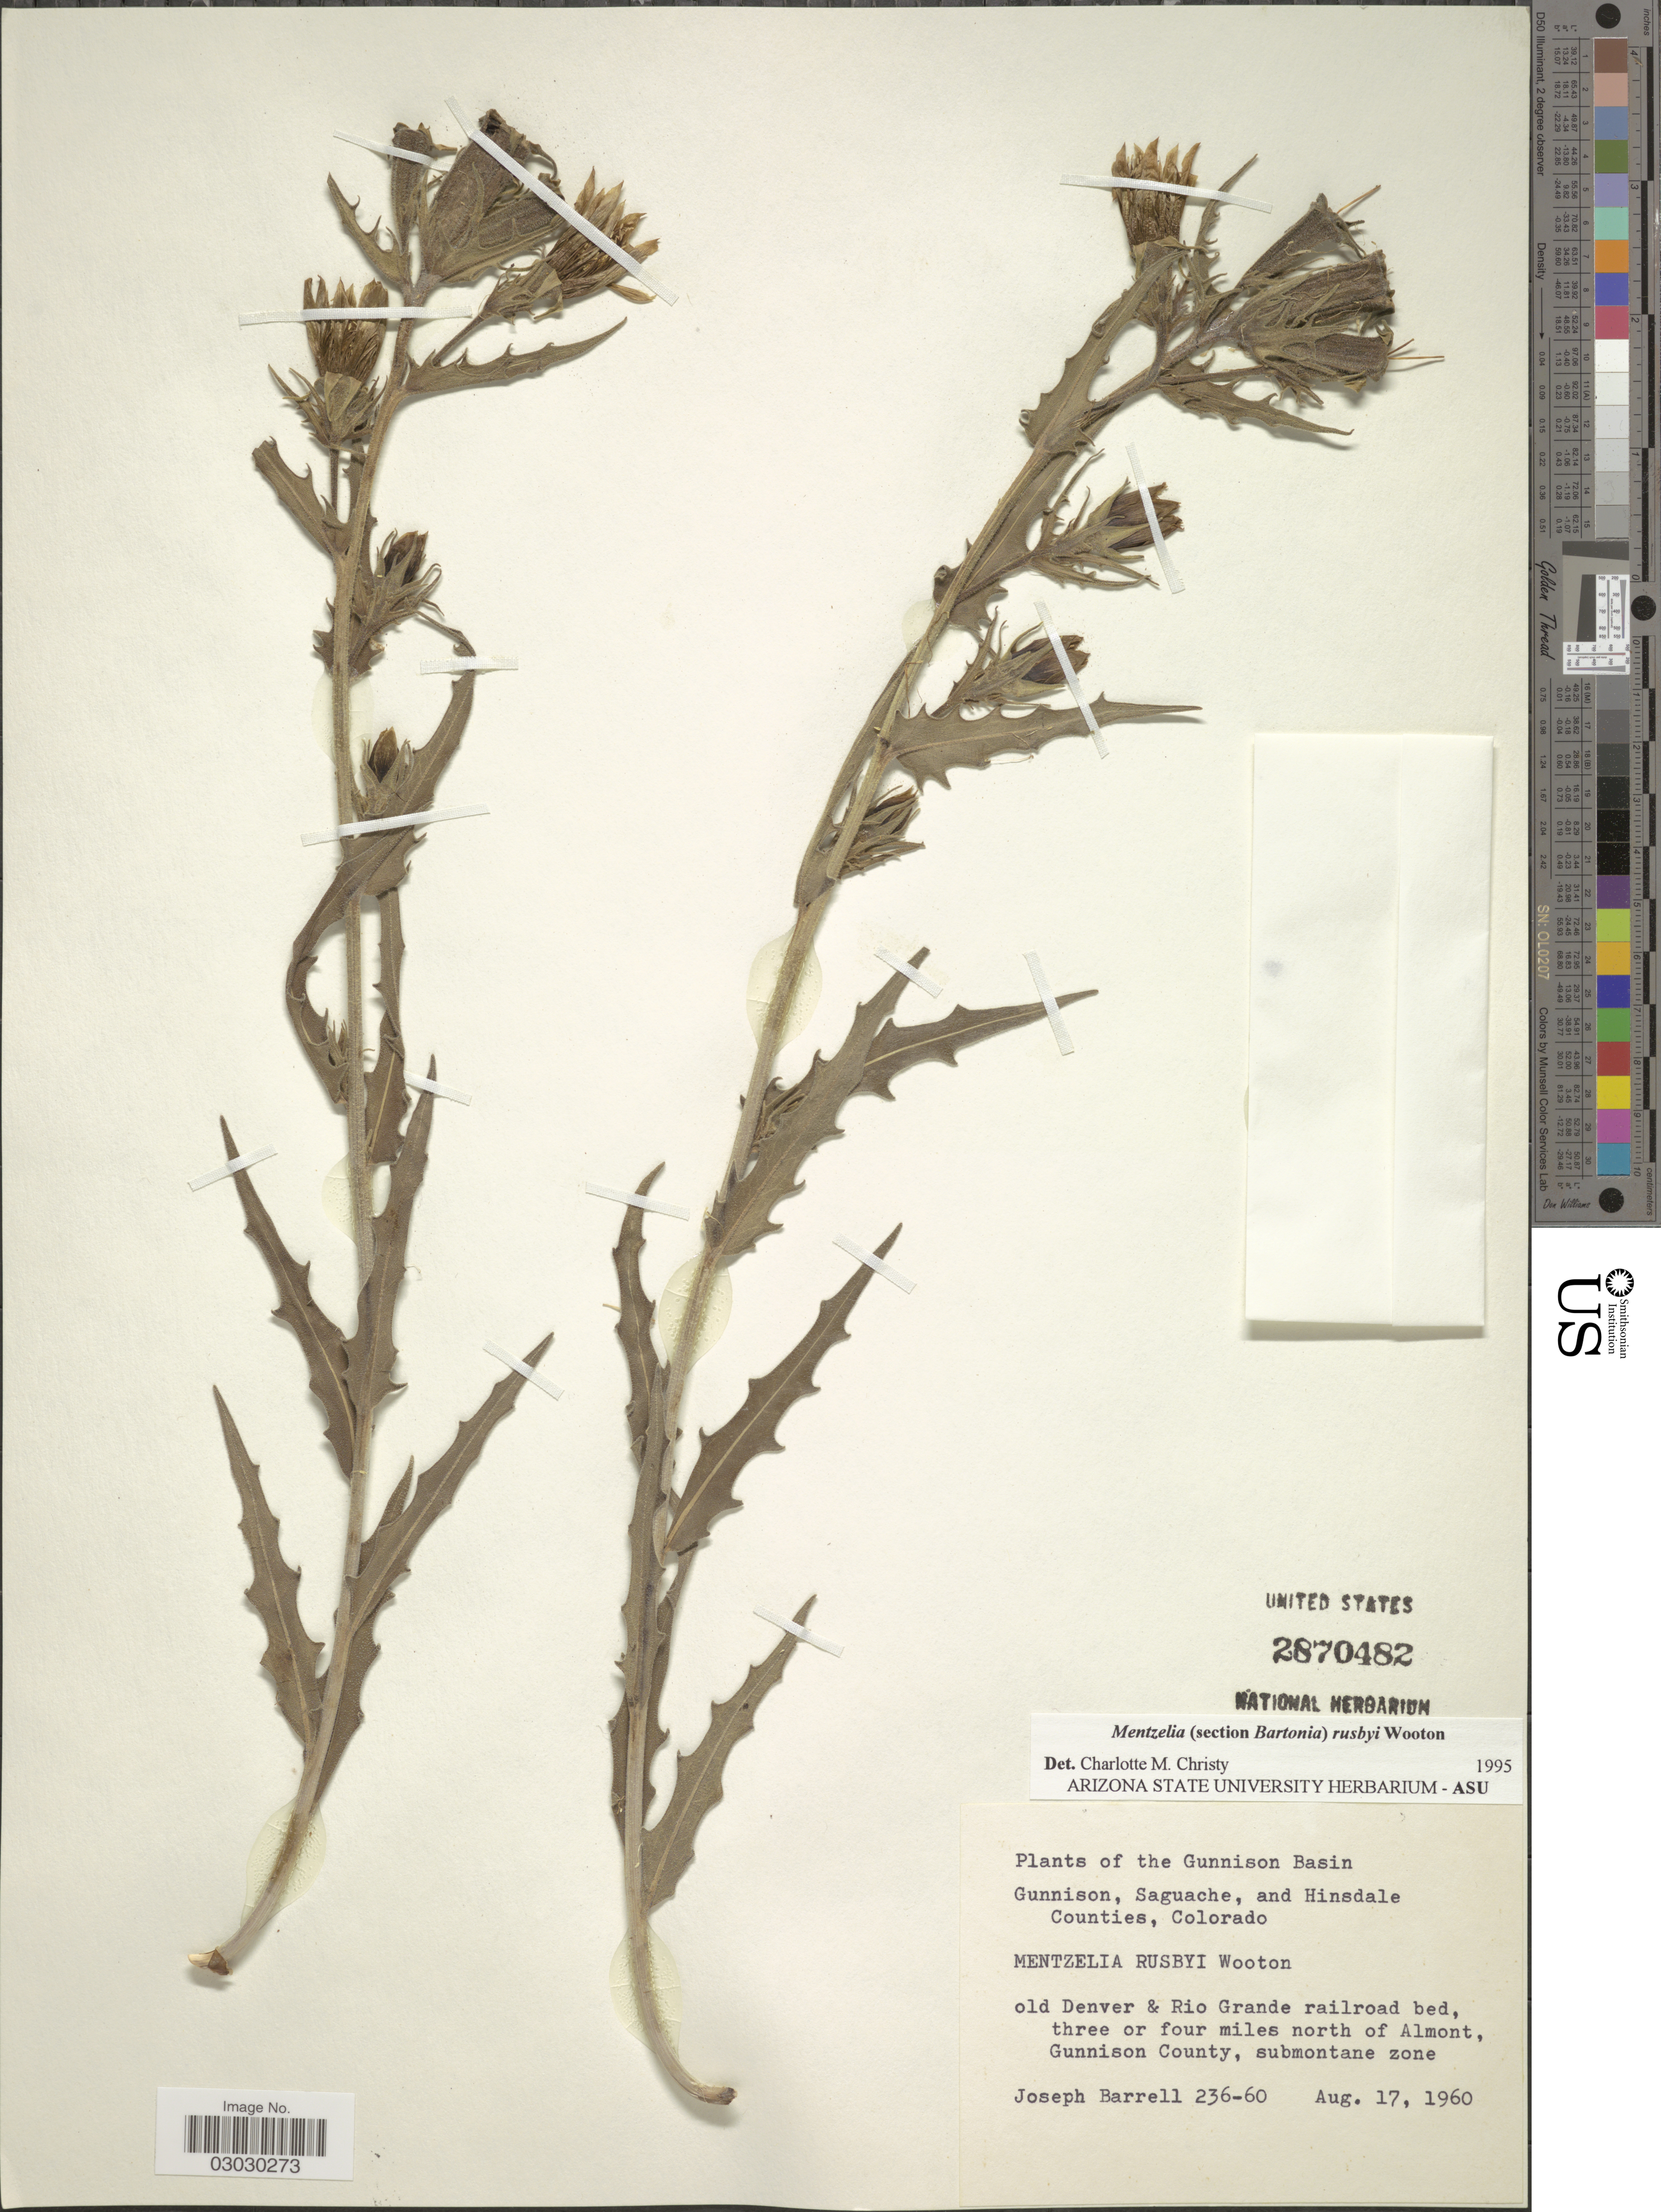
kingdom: Plantae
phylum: Tracheophyta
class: Magnoliopsida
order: Cornales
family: Loasaceae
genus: Mentzelia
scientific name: Mentzelia rusbyi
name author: Wooton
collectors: J. Barrell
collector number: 236-60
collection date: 1960-08-17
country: United States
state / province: Colorado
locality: The Gunnison Basin, Gunnison, Saguache, and Hinsdale Counties, old Denver & Rio Grande railroad bed, three or four miles north of Almont, Gunnison County, submontane zone.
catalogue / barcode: US 2870482